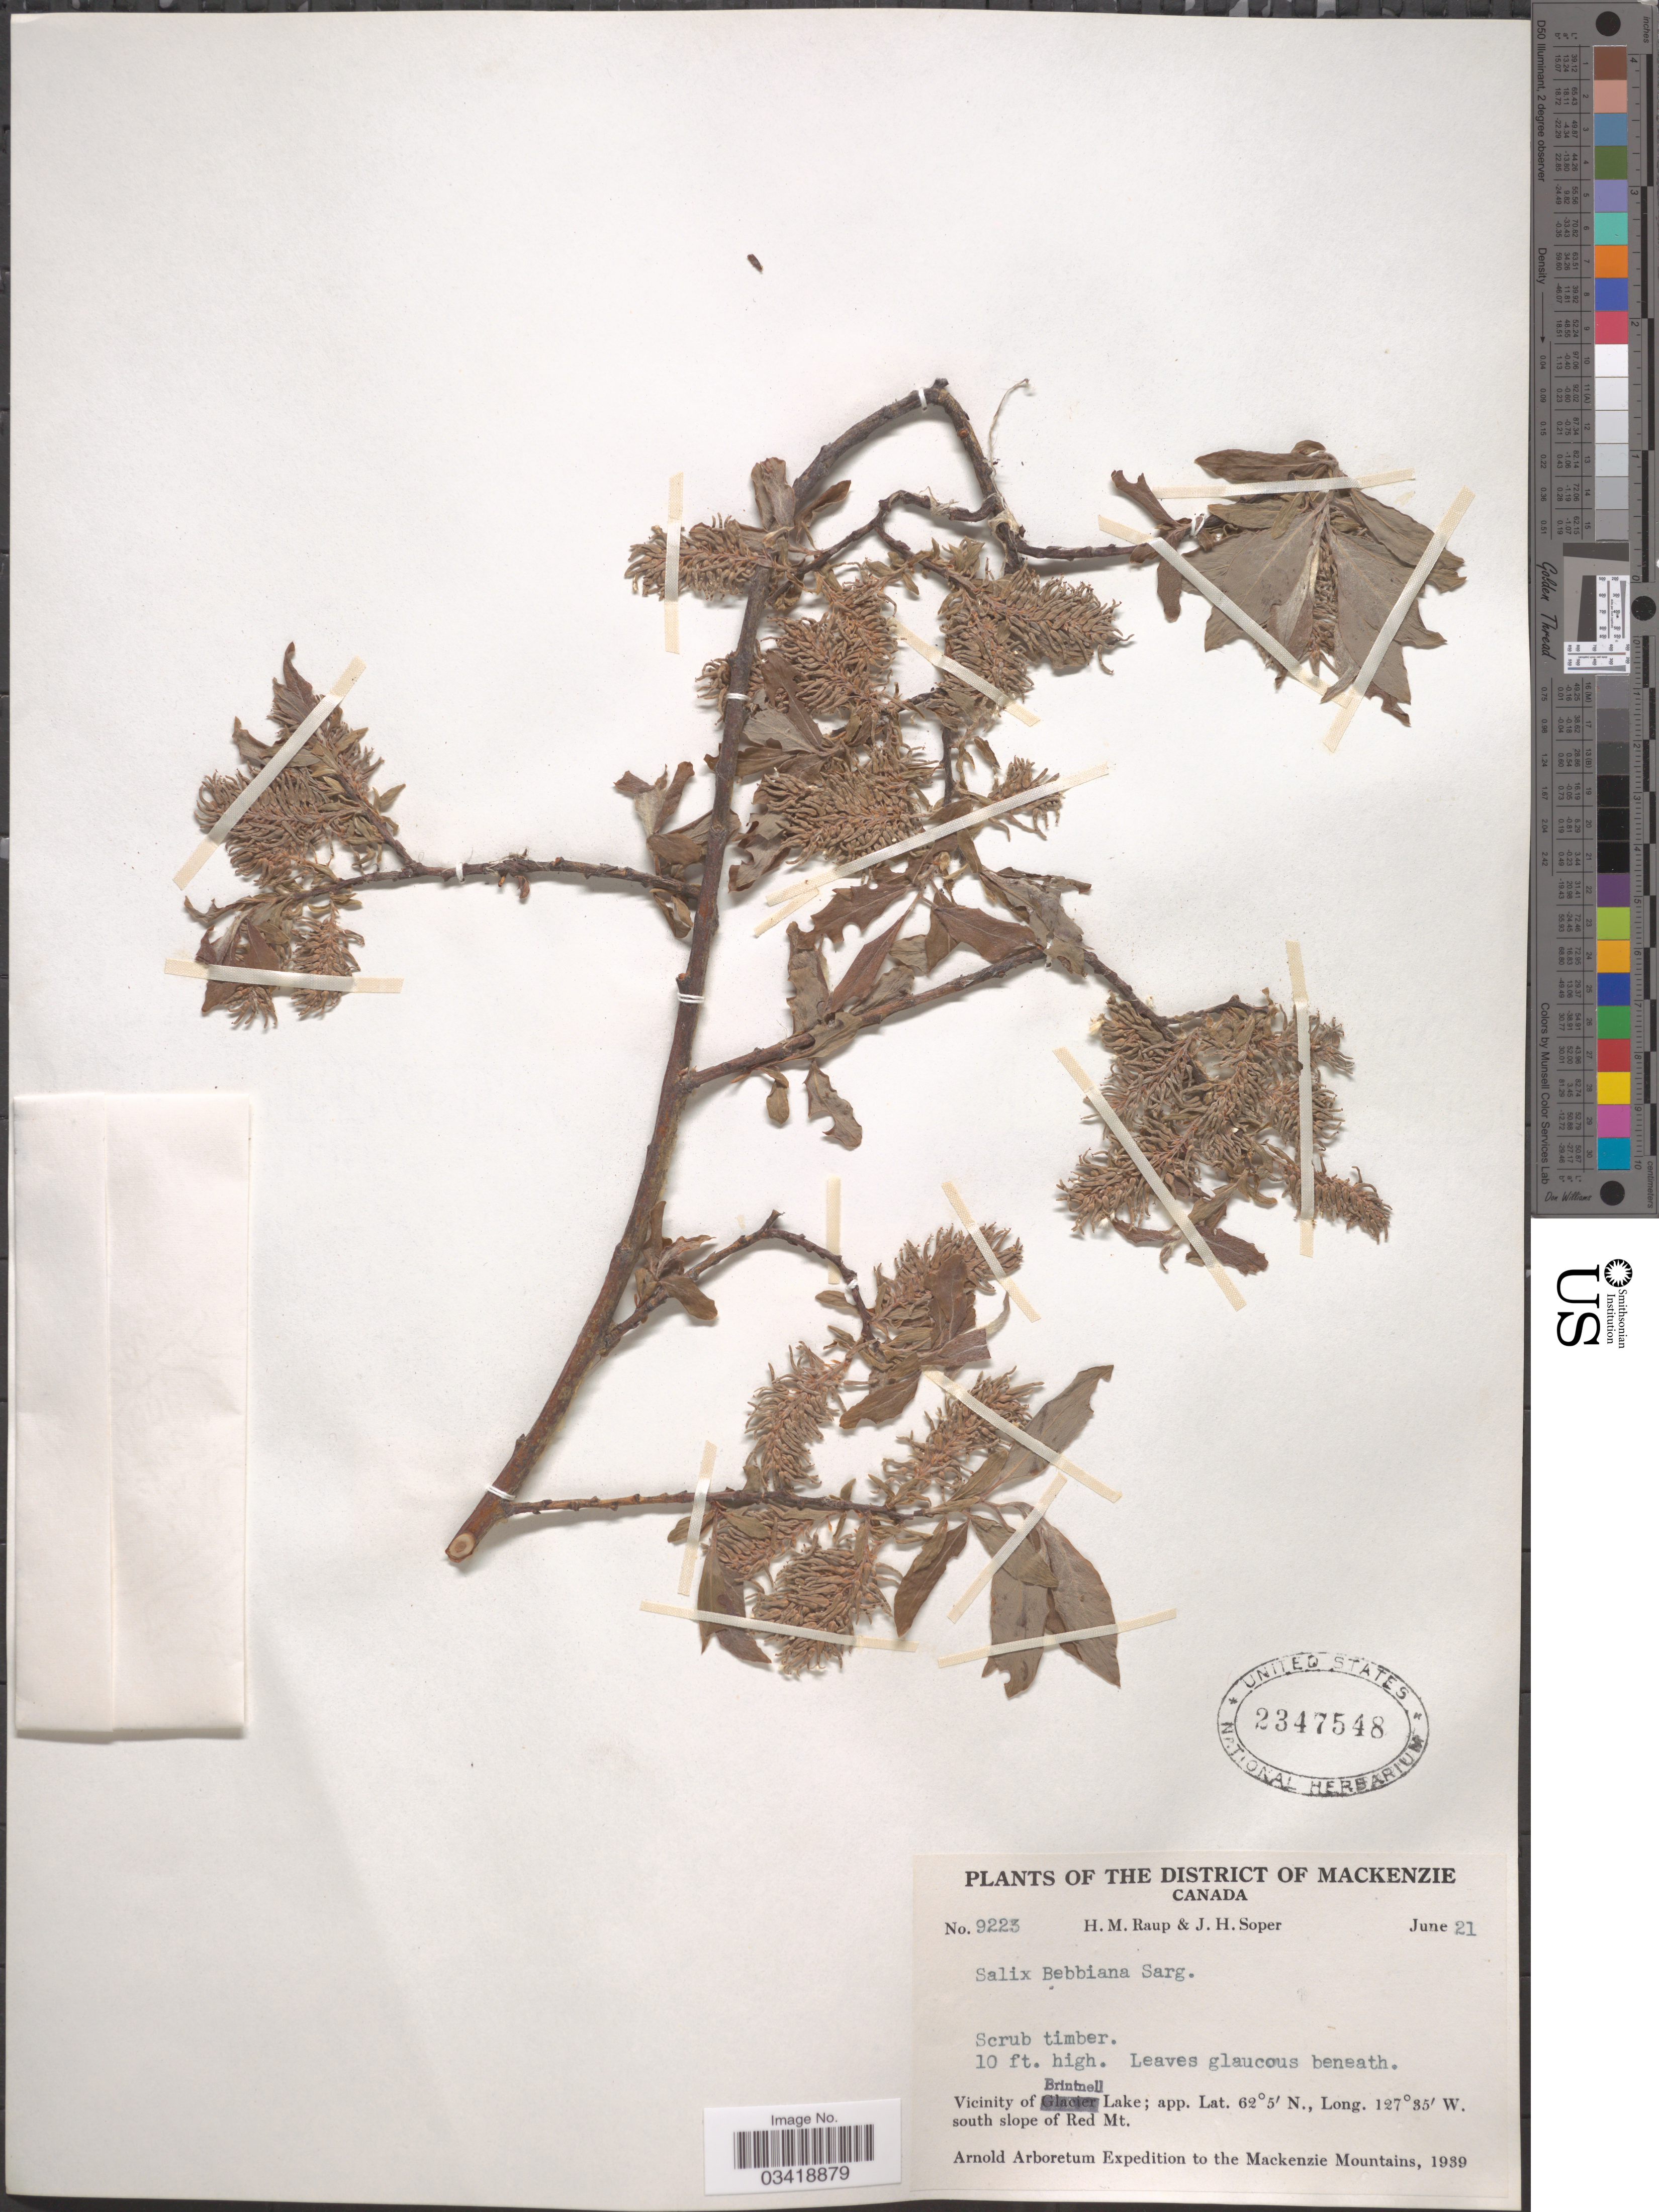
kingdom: Plantae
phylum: Tracheophyta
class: Magnoliopsida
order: Malpighiales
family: Salicaceae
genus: Salix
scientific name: Salix bebbiana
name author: Sarg.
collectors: H. Raup & J. H. Soper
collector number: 9223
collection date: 1939-06-21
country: Canada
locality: The District of Mackenzie. Vicinity of Brintnell Lake; south slope of Red Mt. The Mackenzie Mountains.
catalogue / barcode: US 2347548